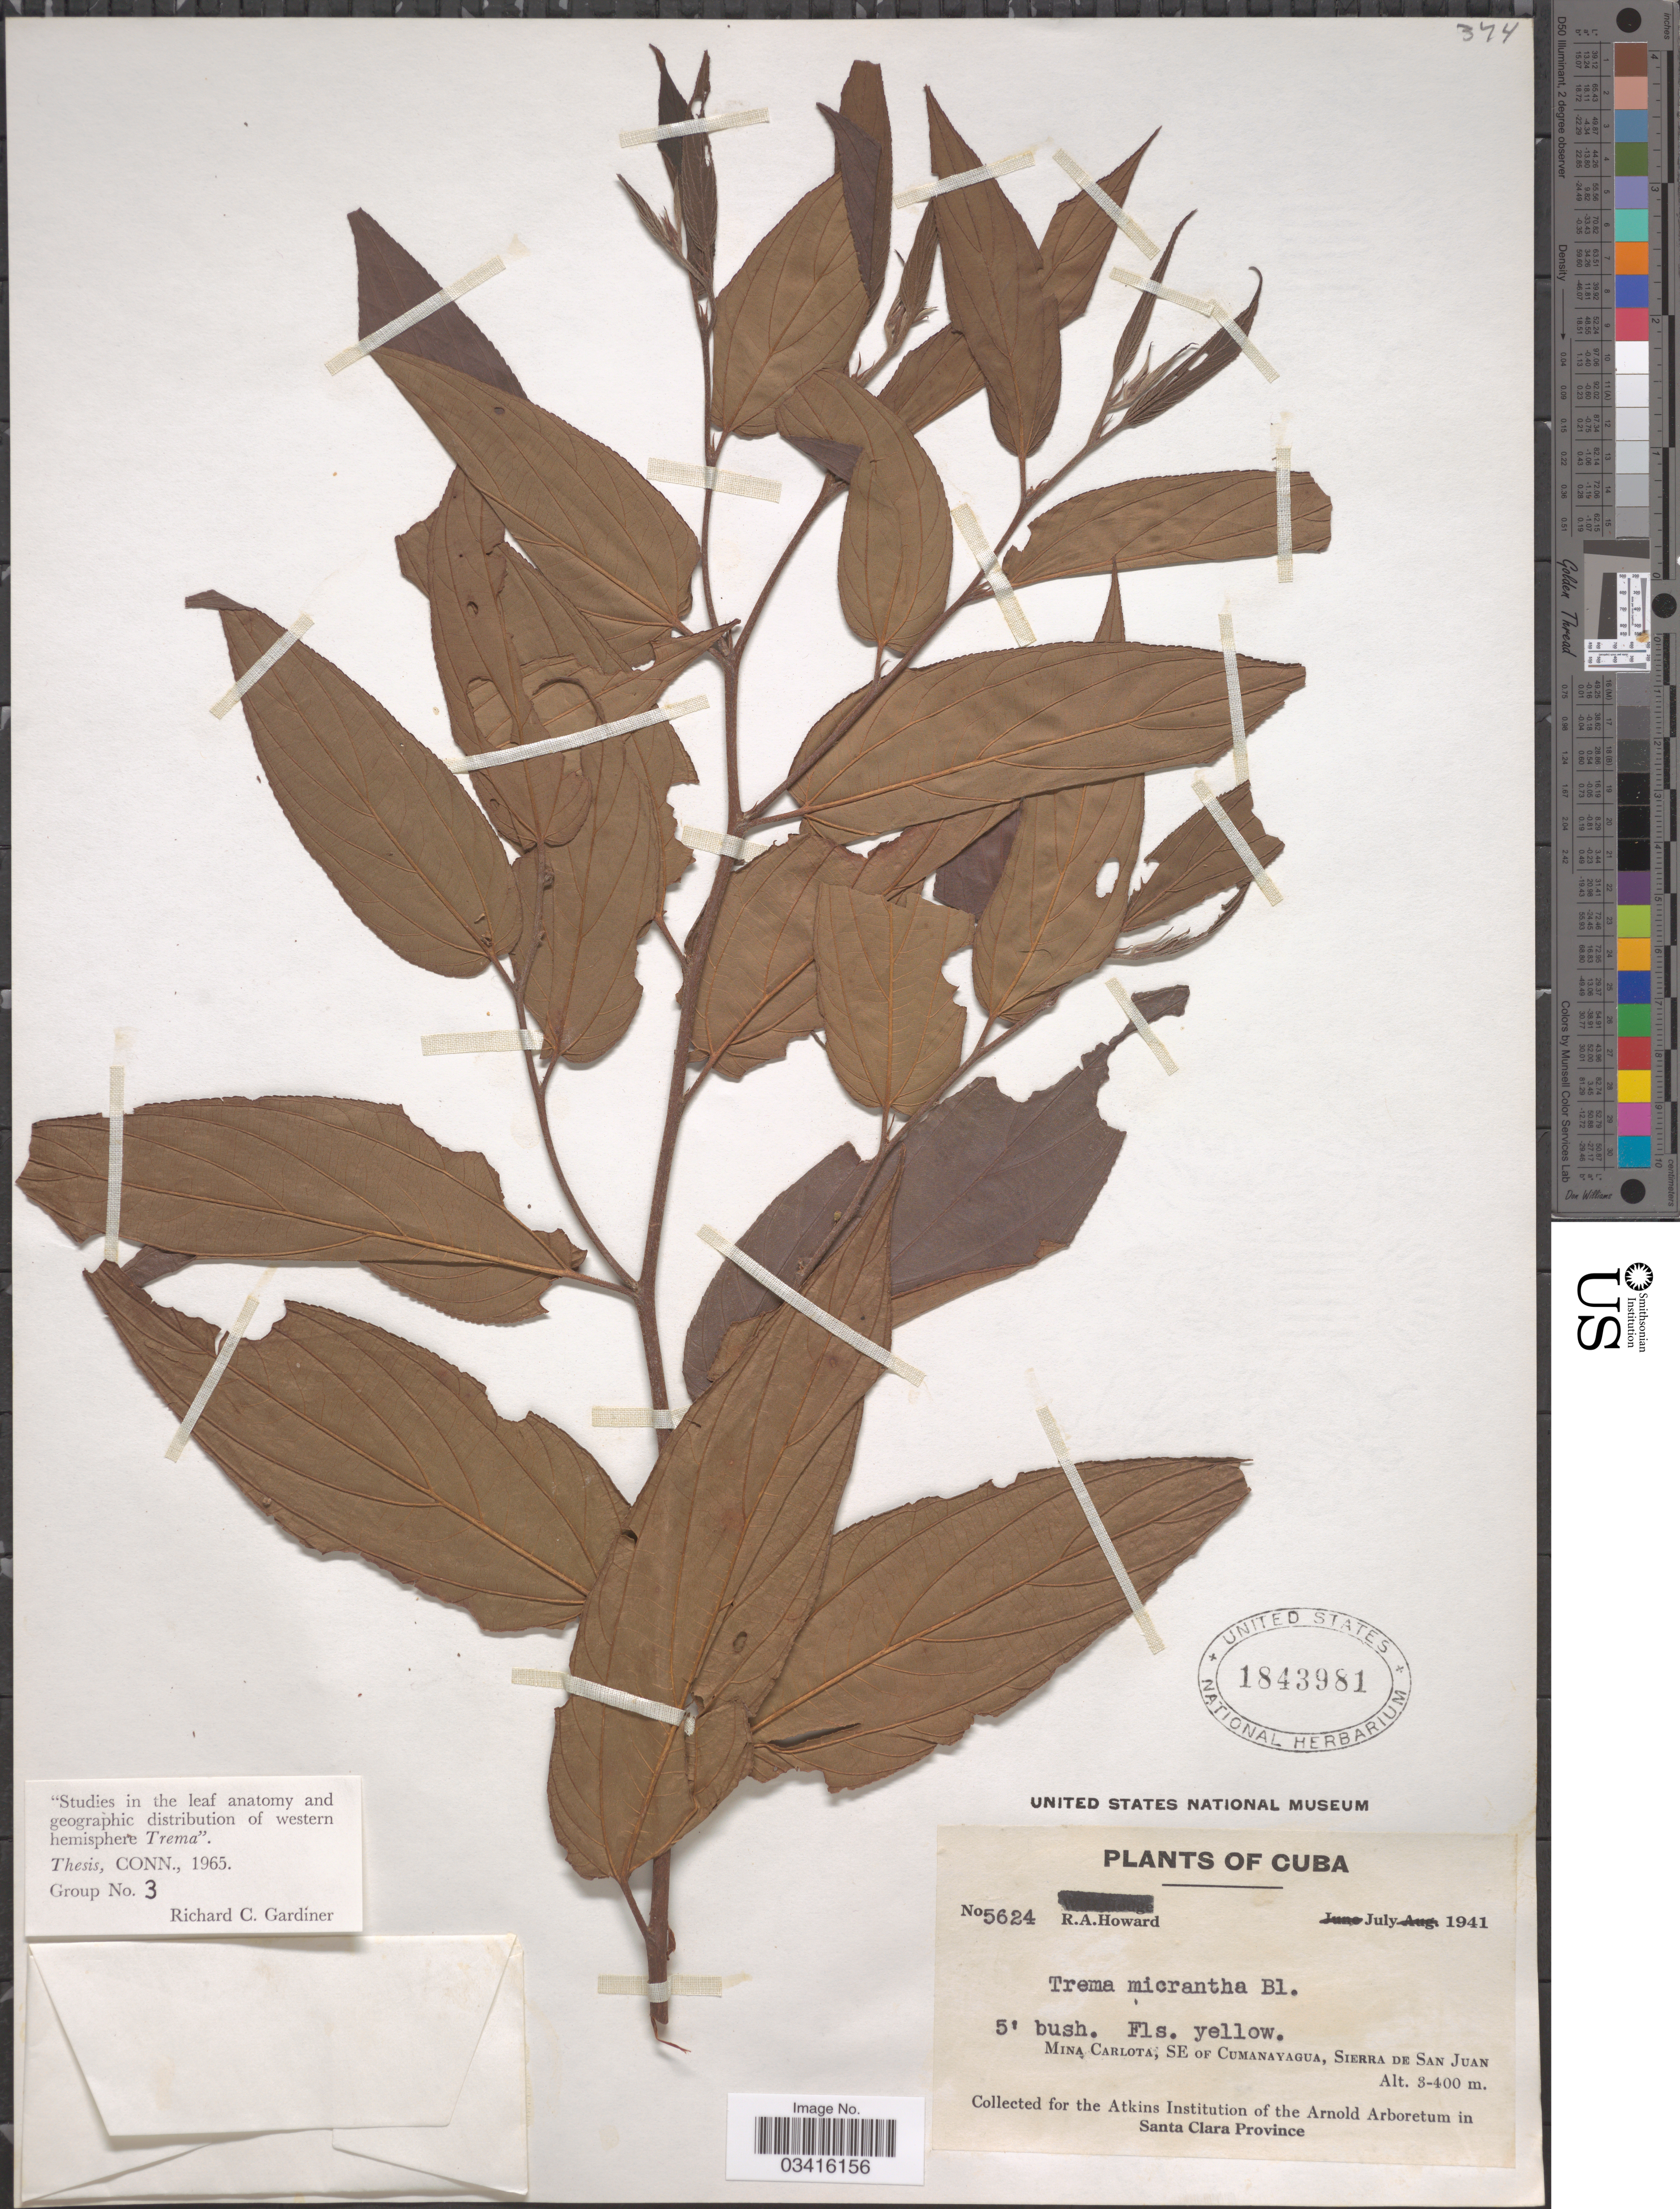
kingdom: Plantae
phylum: Tracheophyta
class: Magnoliopsida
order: Rosales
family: Cannabaceae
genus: Trema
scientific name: Trema micranthum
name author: (L.) Blume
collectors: R. A. Howard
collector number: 5624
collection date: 1941-07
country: Cuba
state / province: Las Villas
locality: Mina Carlota, SE of Cumanayagua, Sierra de San Juan. Santa Clara Province.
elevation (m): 300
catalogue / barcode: US 1843981